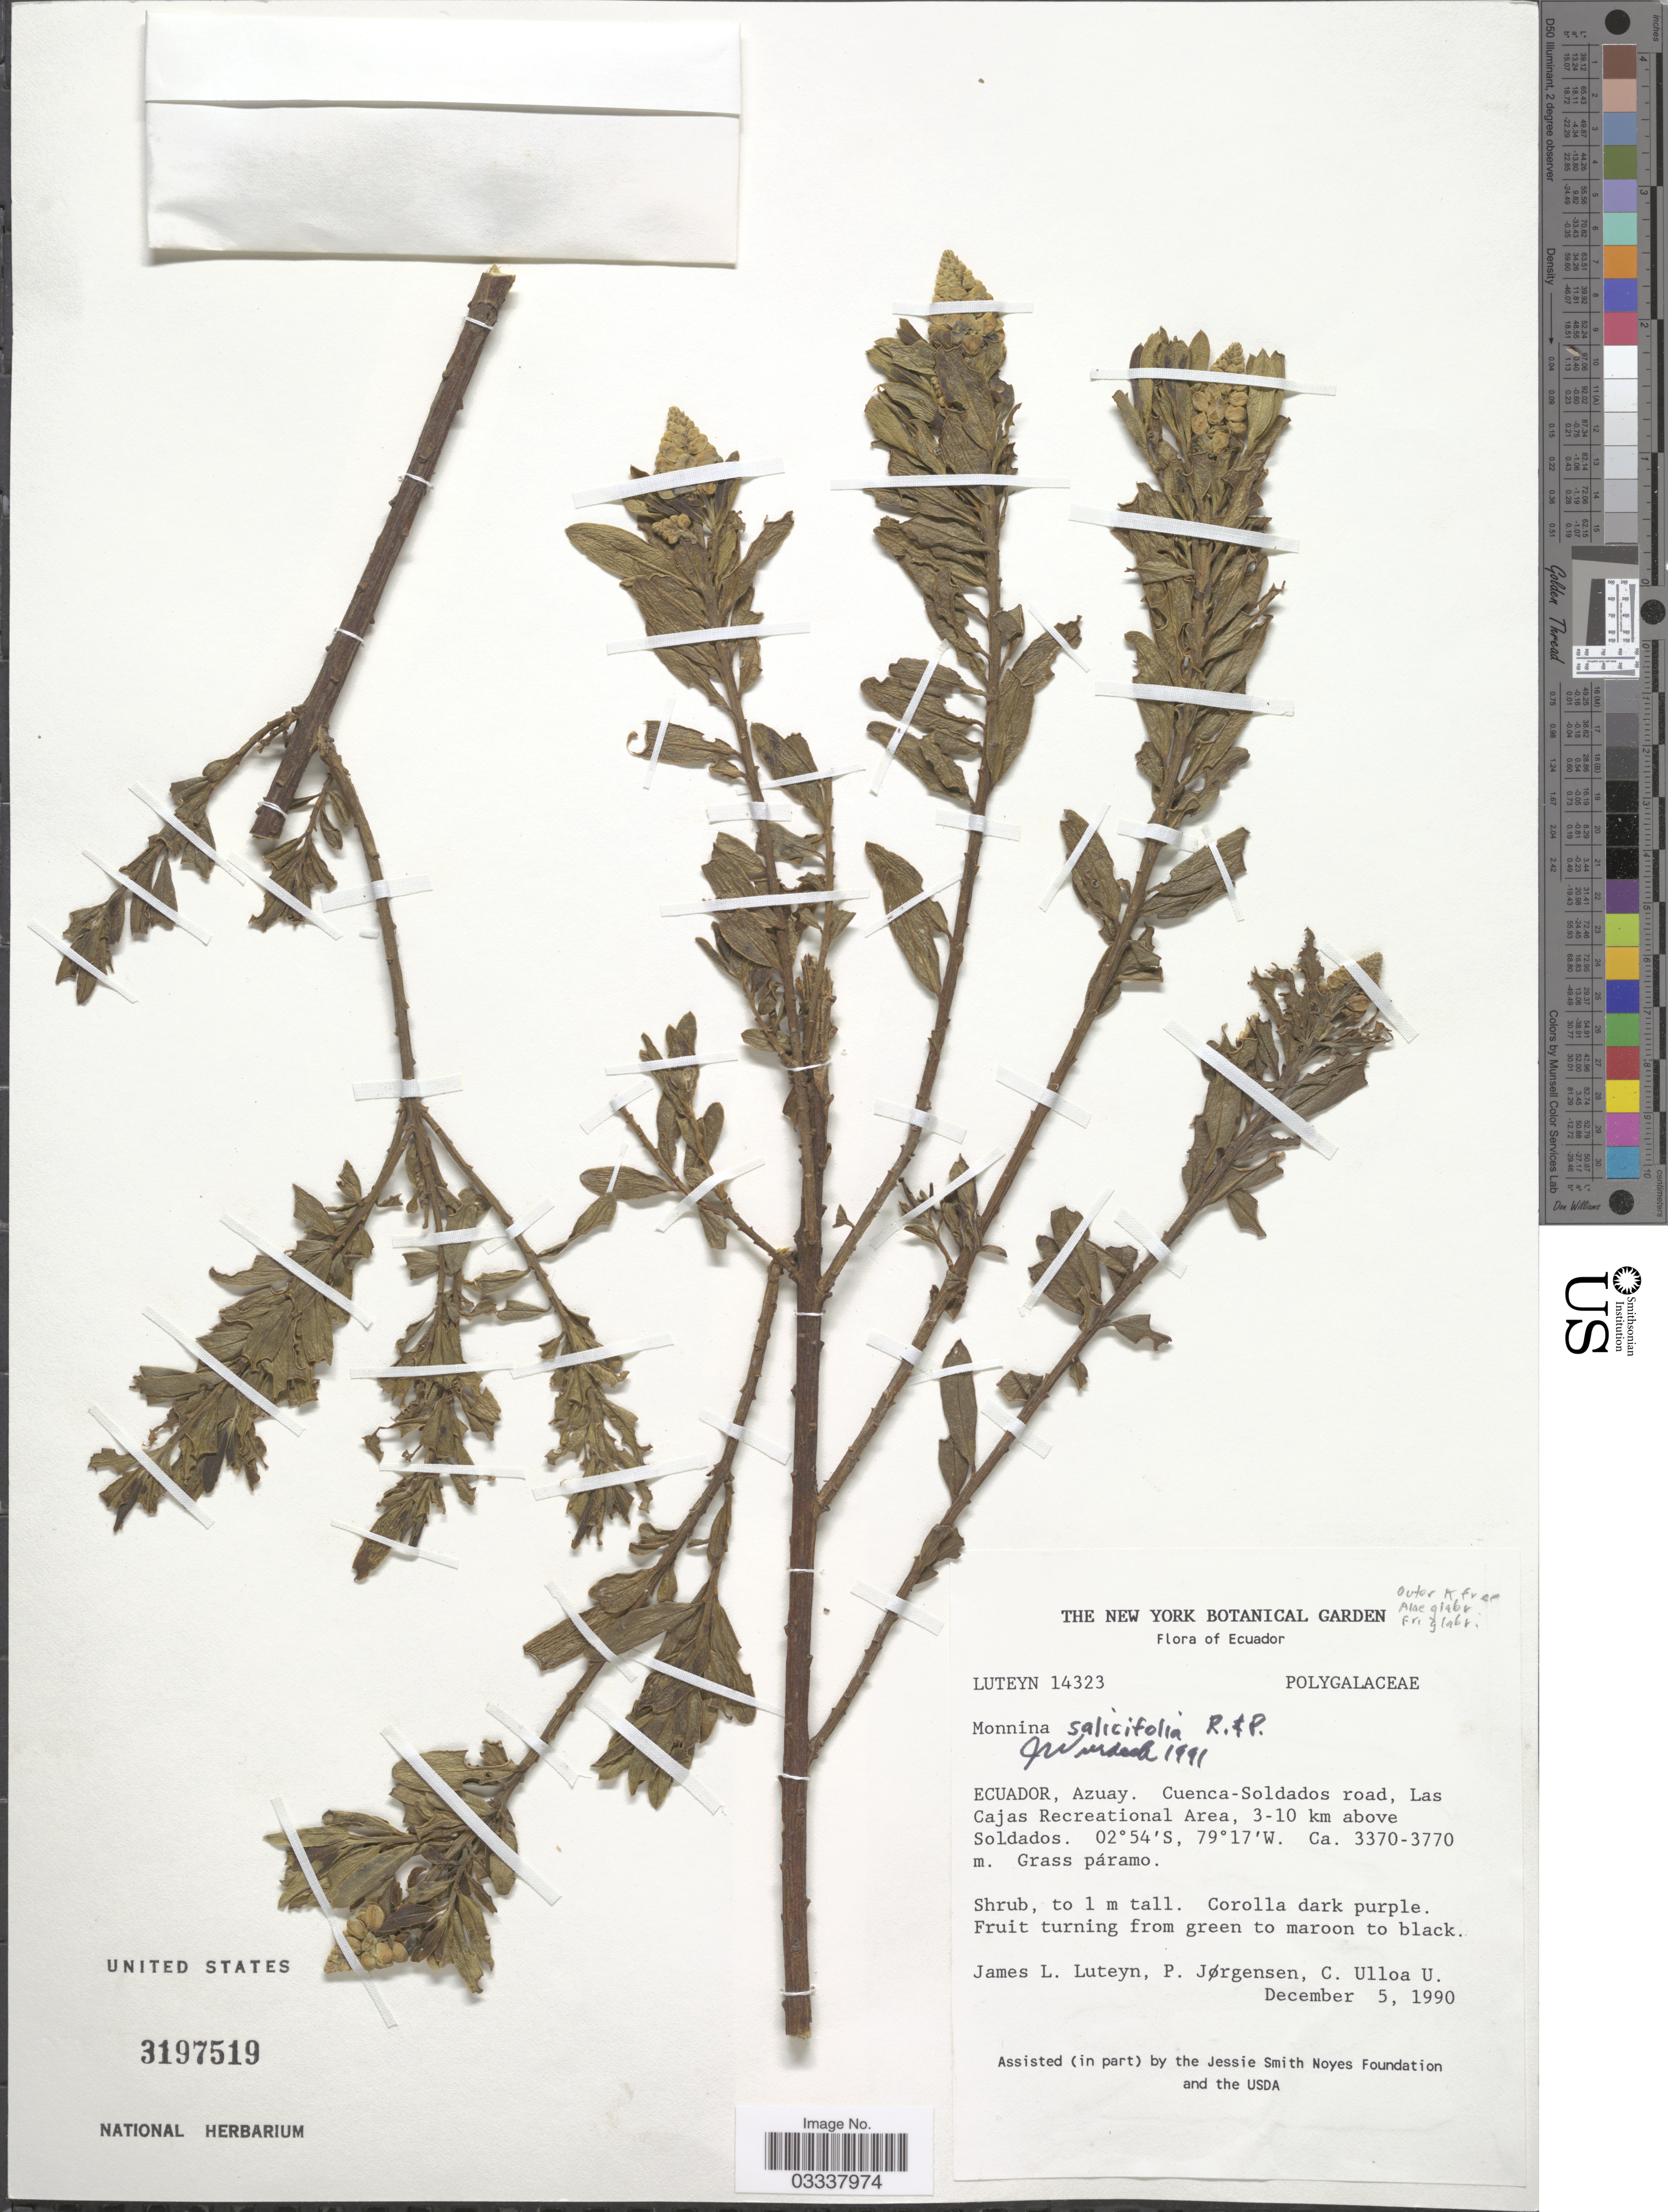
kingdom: Plantae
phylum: Tracheophyta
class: Magnoliopsida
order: Fabales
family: Polygalaceae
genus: Monnina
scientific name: Monnina salicifolia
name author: Ruiz & Pav.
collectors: J. Luteyn, P. Jørgensen & C. Ulloa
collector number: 14323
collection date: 1990-12-05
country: Ecuador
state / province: Azuay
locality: Cuenca-Soldados road, Las Cajas Recretional Area, 3-10 km above Soldados.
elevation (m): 3370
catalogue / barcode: US 3197519